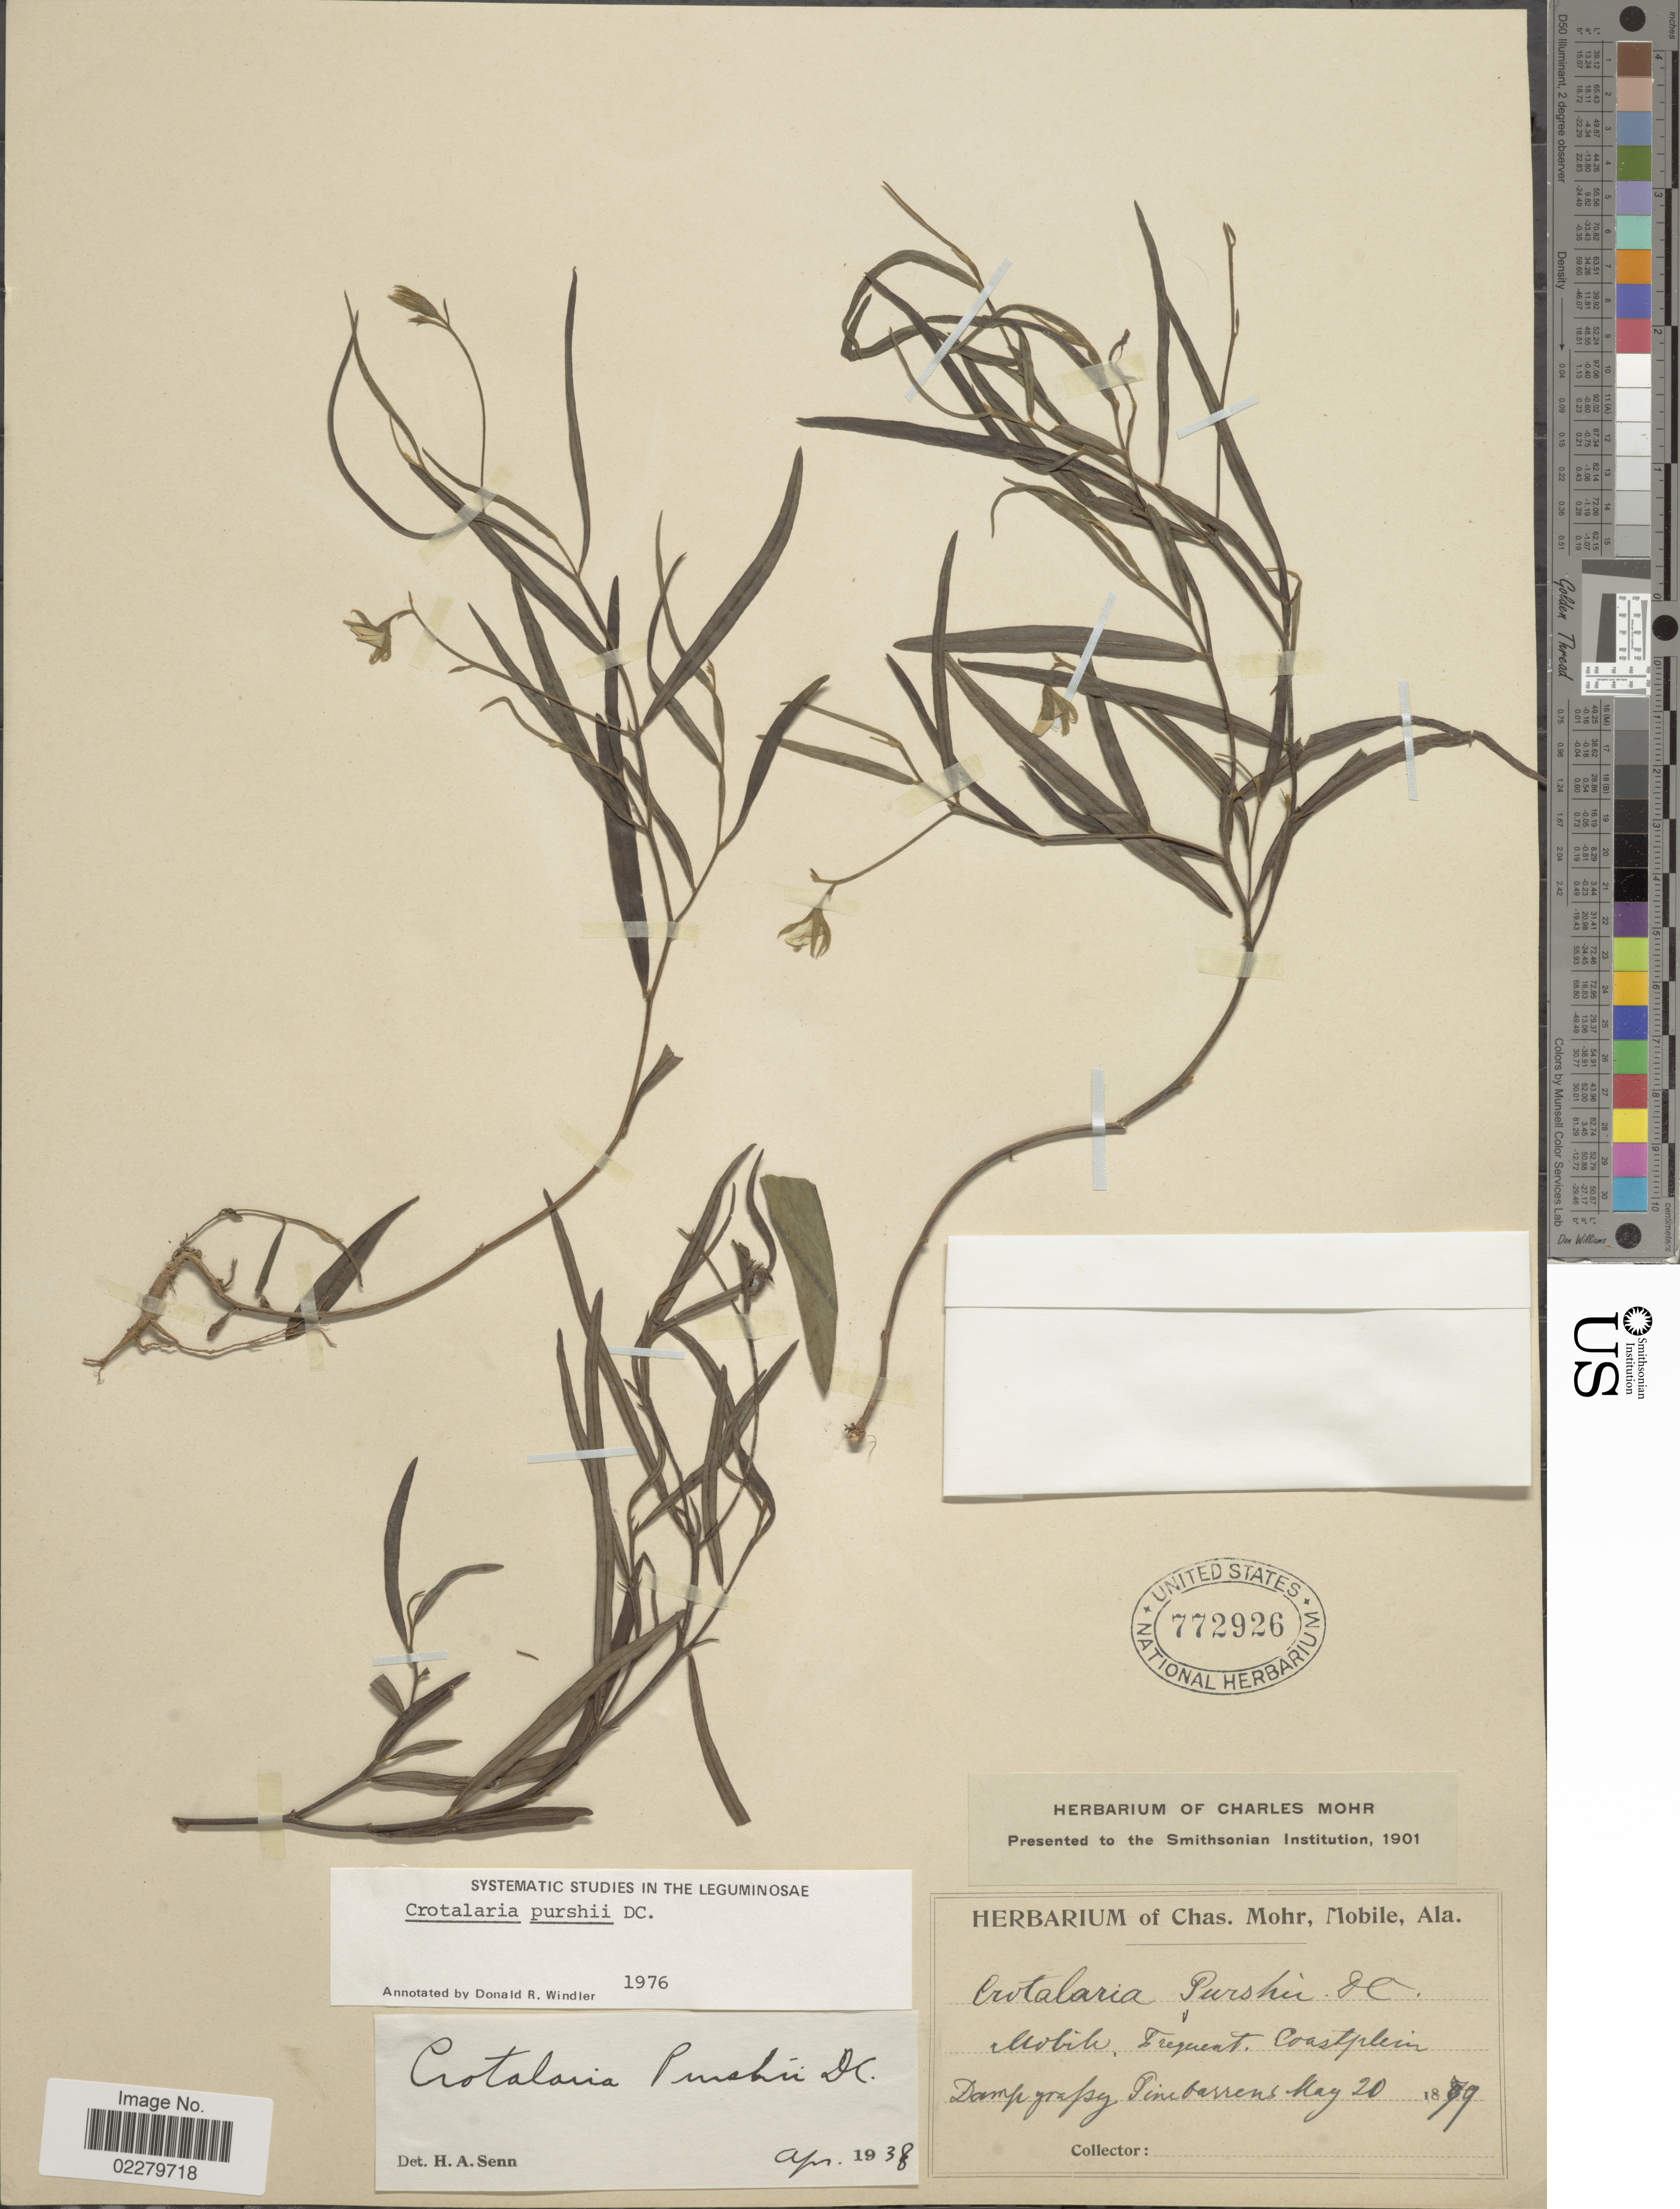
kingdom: Plantae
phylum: Tracheophyta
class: Magnoliopsida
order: Fabales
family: Fabaceae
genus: Crotalaria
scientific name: Crotalaria purshii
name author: DC.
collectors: ex herb. Charles Mohr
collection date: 1879-05-20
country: United States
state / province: Alabama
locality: Mobile, frequent, coastplain. Damp gray, Pine barrens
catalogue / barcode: US 772926